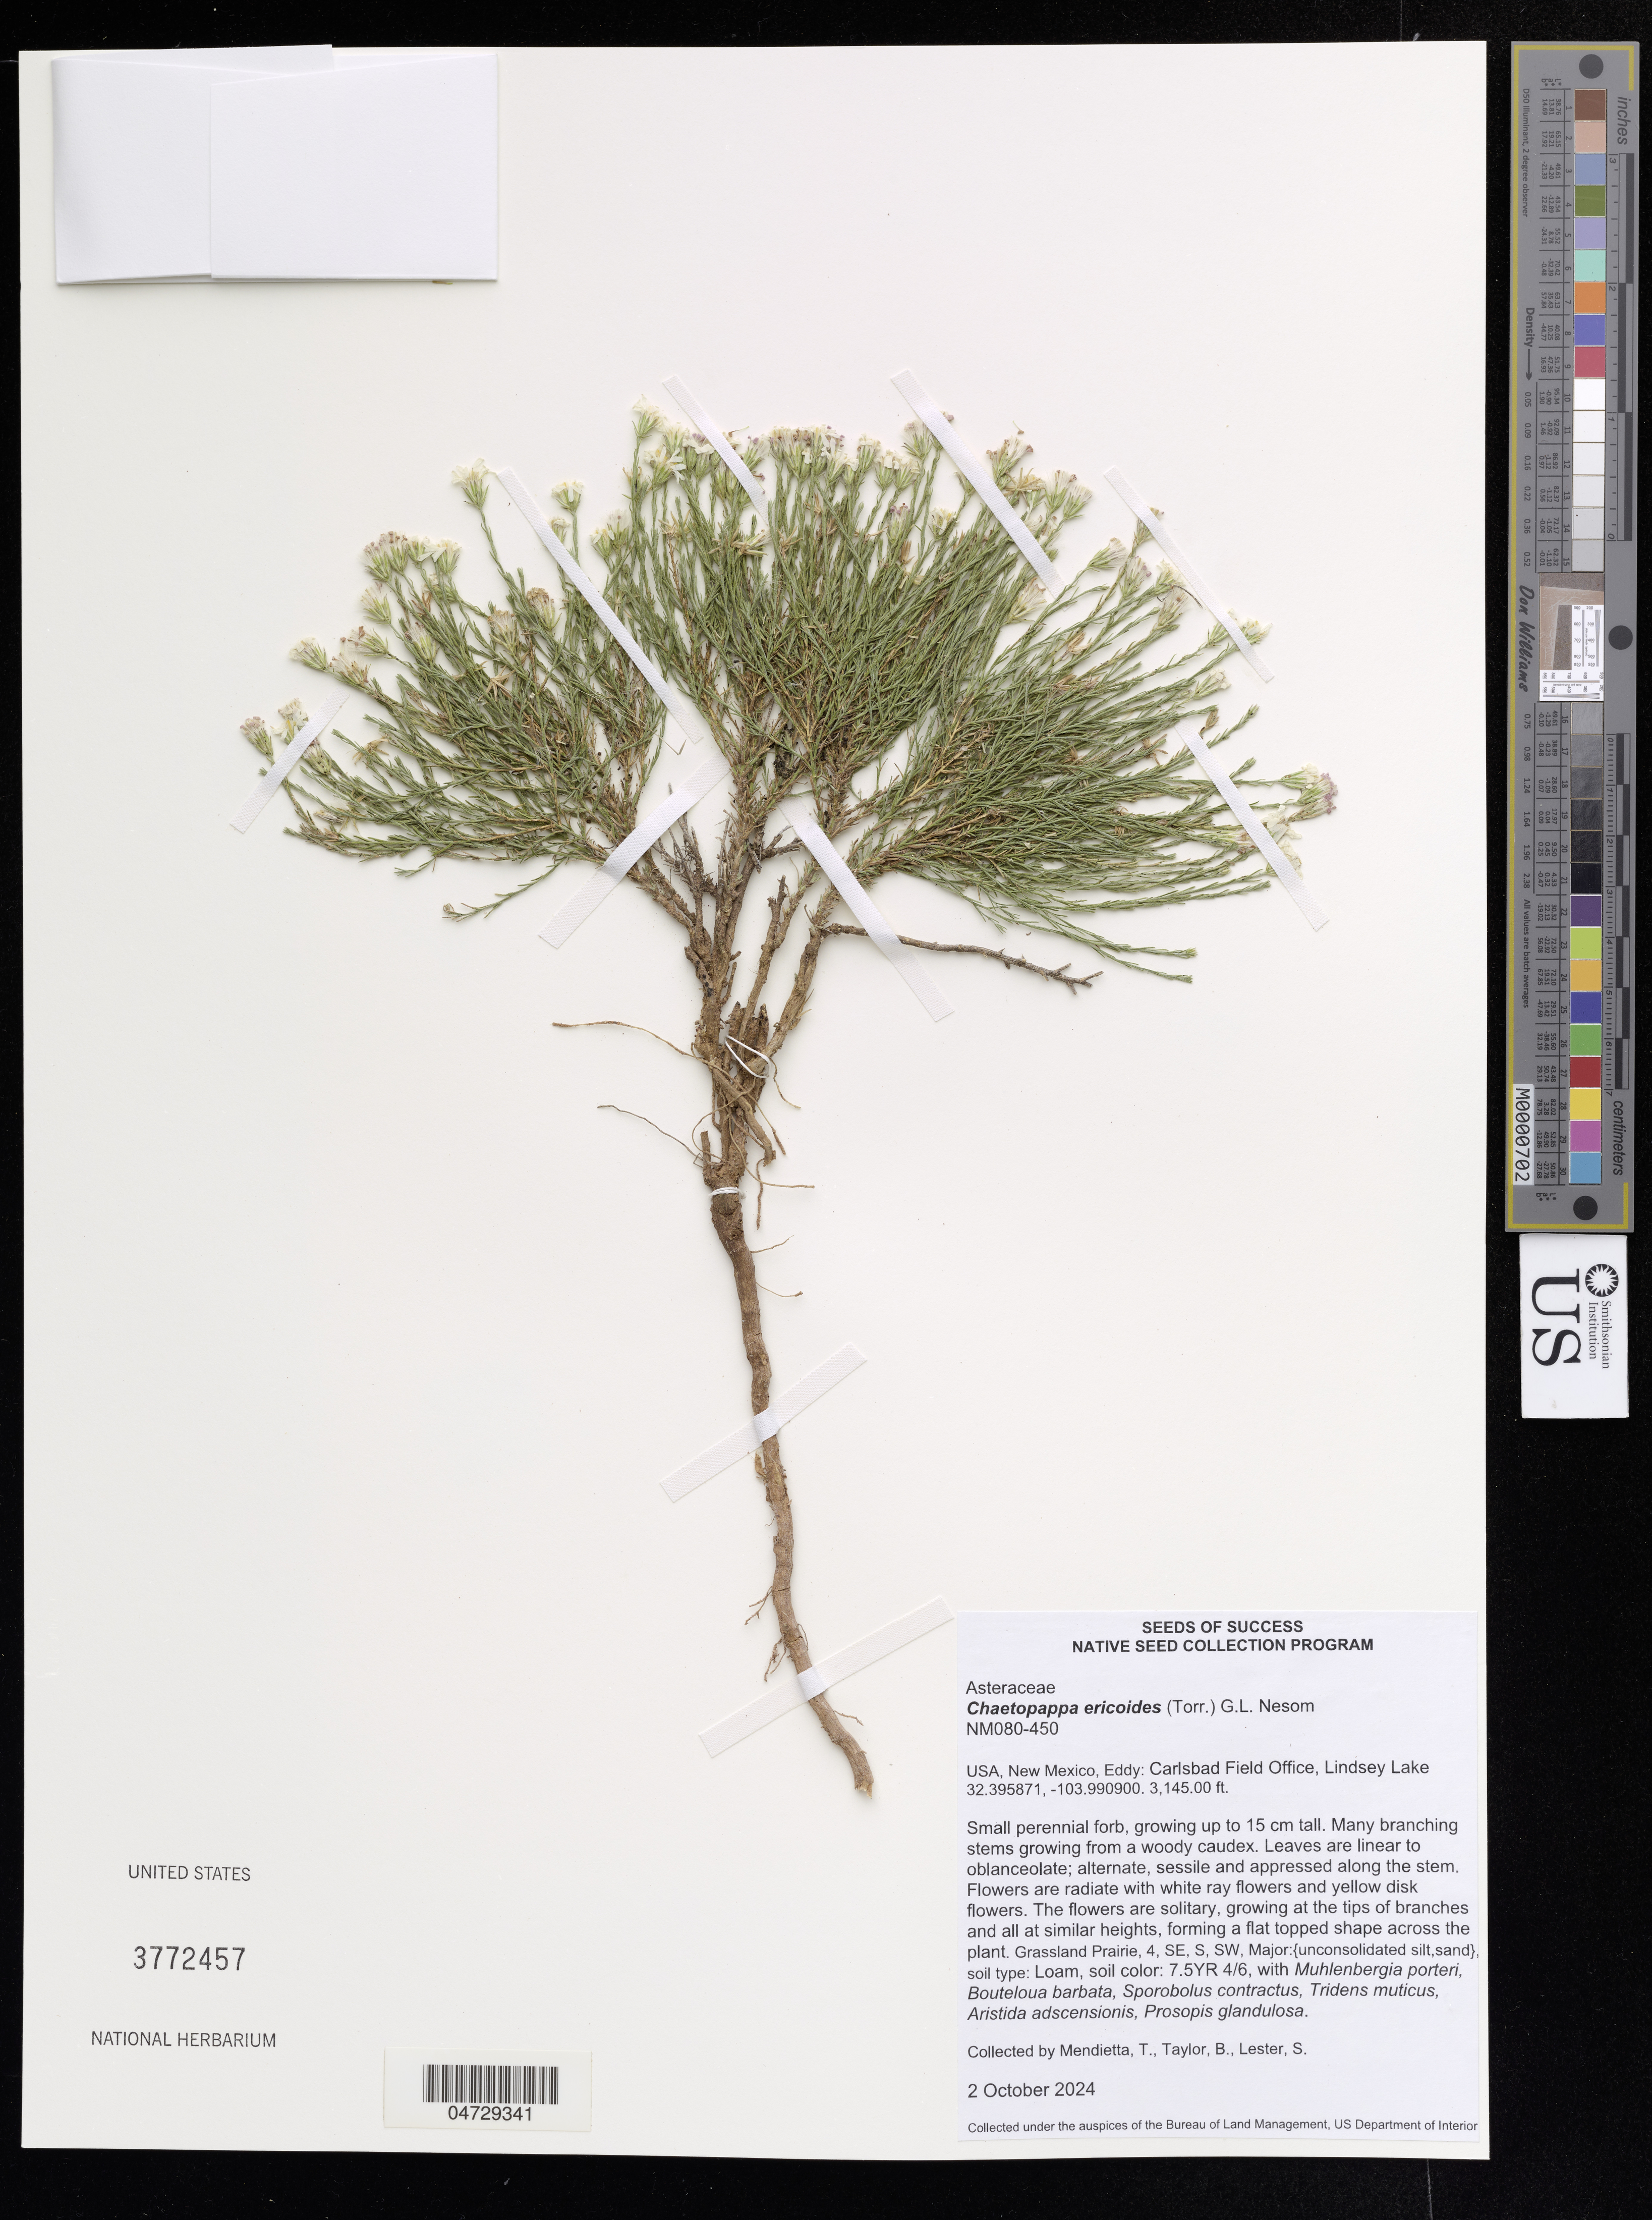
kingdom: Plantae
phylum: Tracheophyta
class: Magnoliopsida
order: Asterales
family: Asteraceae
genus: Chaetopappa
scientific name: Chaetopappa ericoides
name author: (Torr.) G.L. Nesom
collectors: T. Mendietta, B. Taylor & S. Lester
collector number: NM080-450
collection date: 2024-10-02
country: United States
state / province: New Mexico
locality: USA, New Mexico, Eddy: Carlsbad Field Office, Lindsey Lake.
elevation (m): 958.6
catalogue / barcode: US 3772457